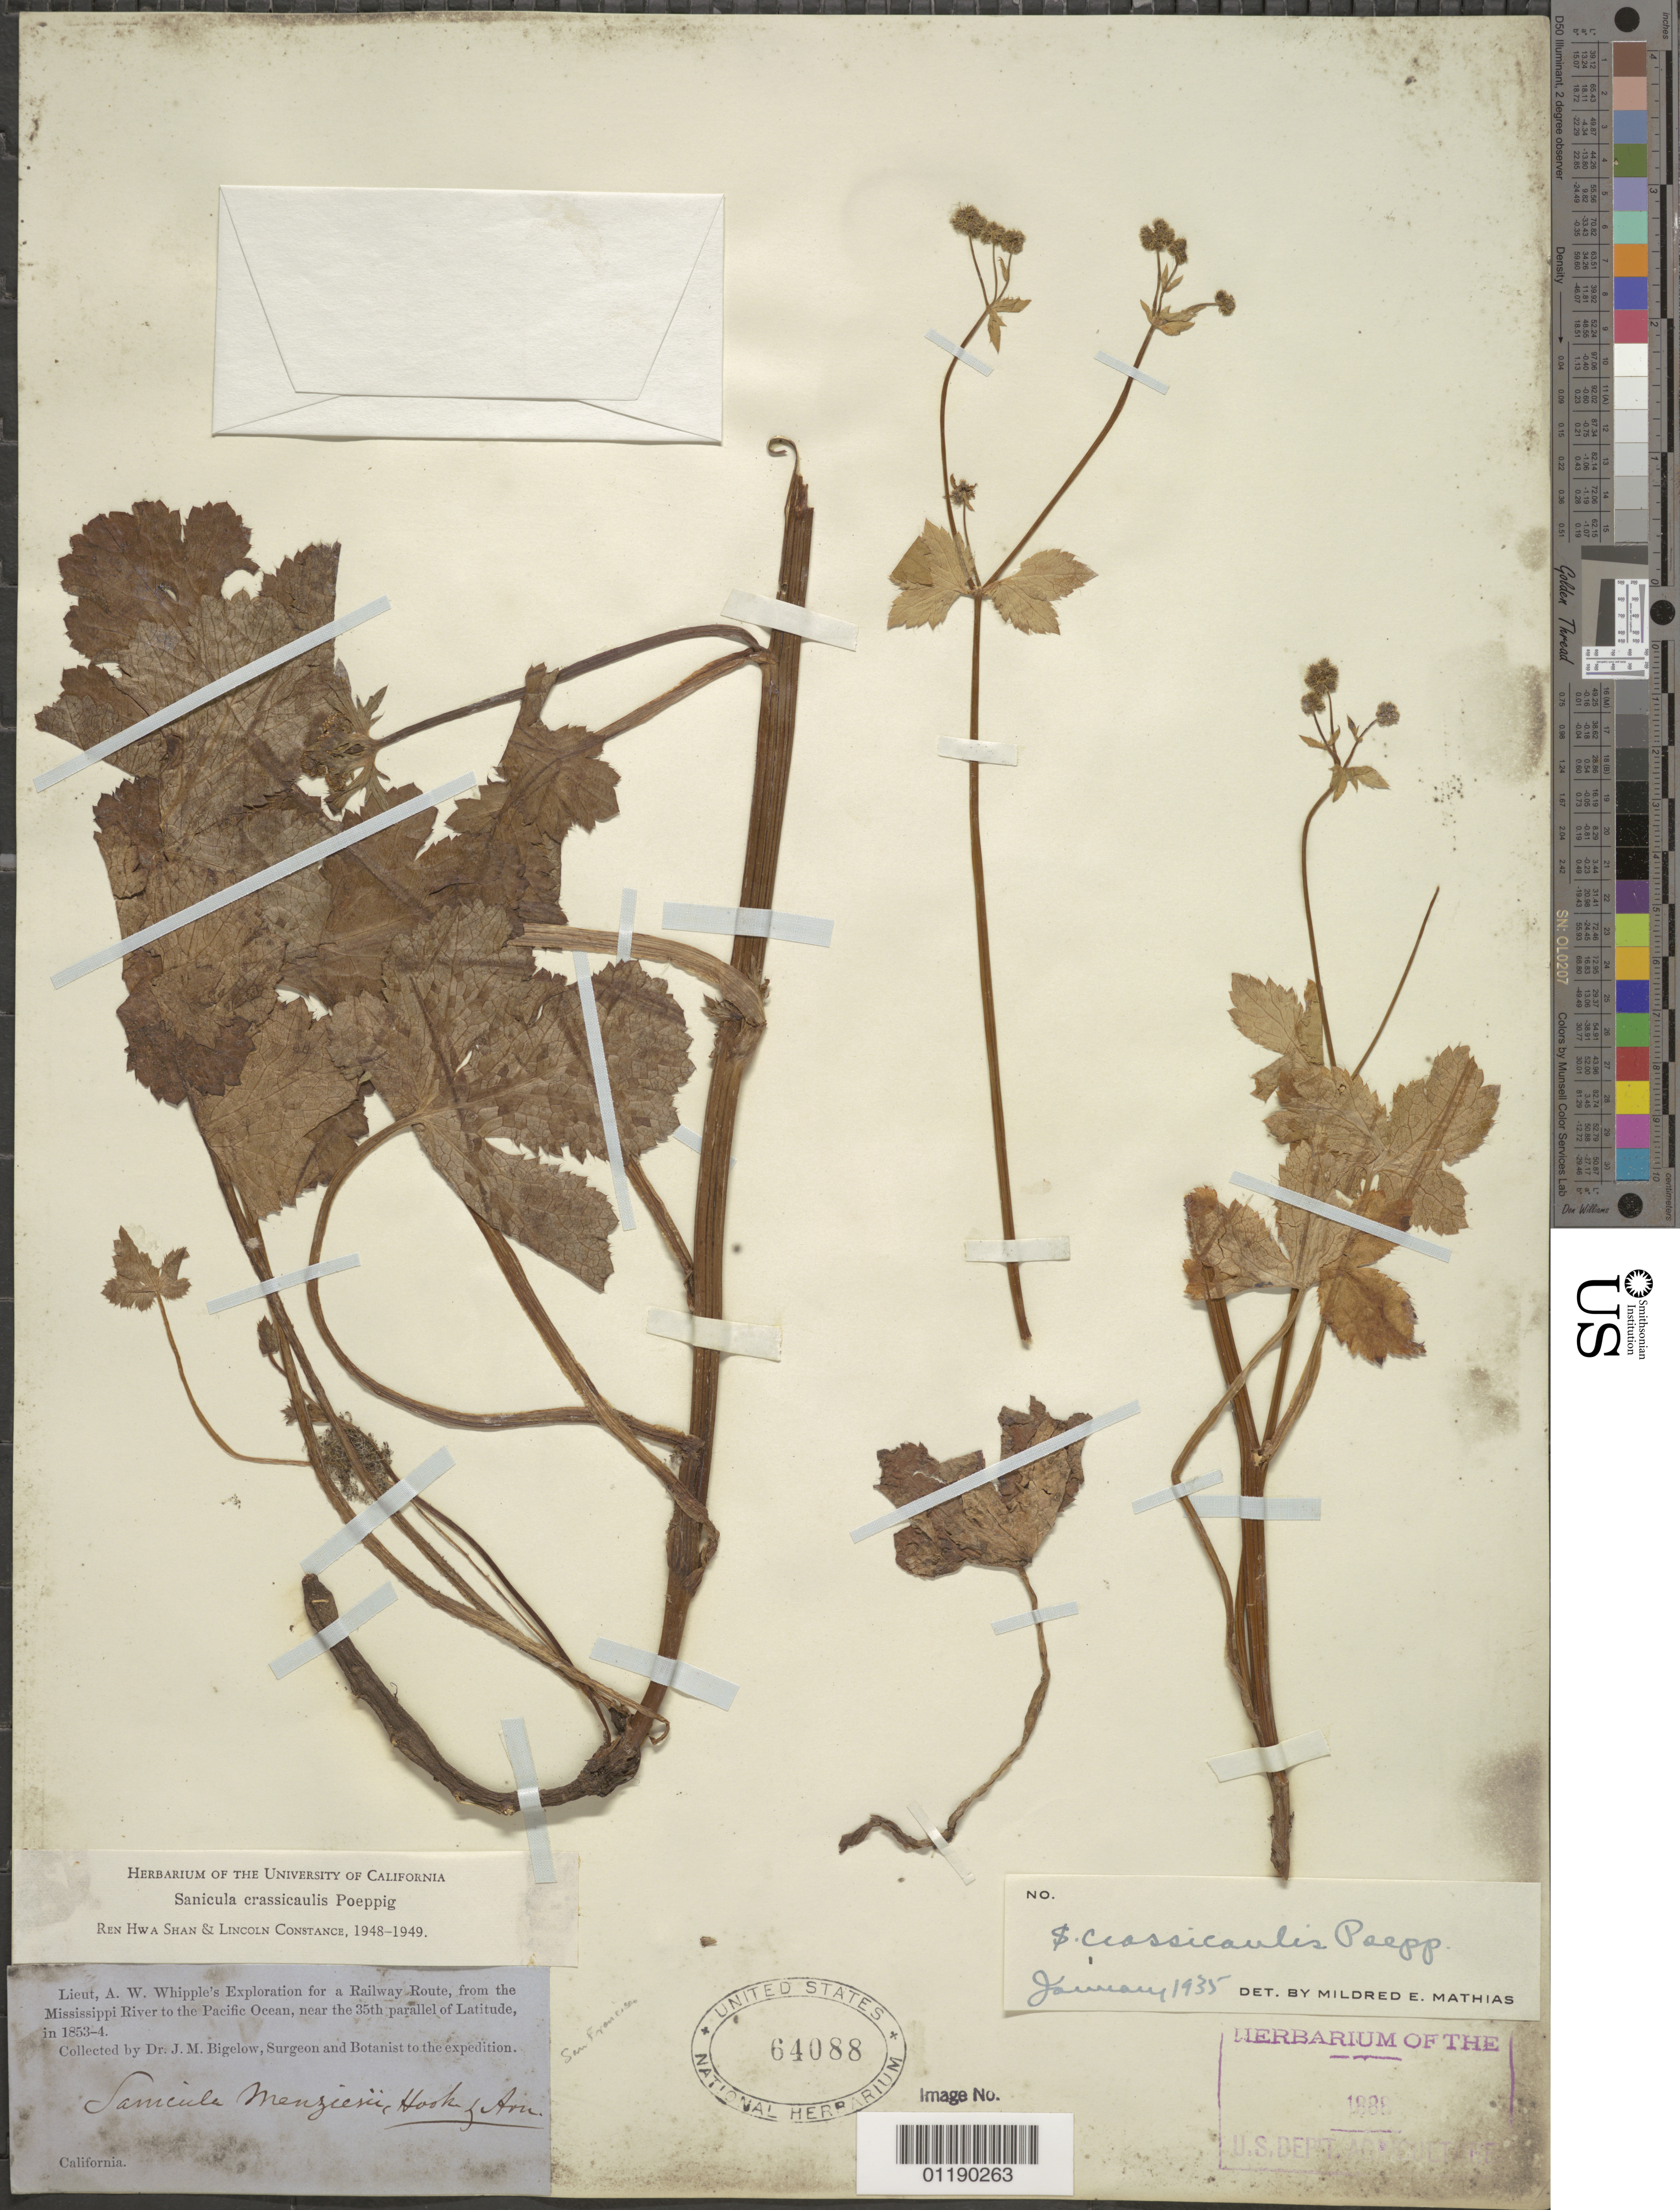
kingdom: Plantae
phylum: Tracheophyta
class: Magnoliopsida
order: Apiales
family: Apiaceae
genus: Sanicula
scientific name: Sanicula crassicaulis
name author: Poepp. ex DC.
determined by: Constance, L.; Shan, R. H.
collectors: J. M. Bigelow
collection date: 1853/1854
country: United States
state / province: California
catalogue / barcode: US 64088